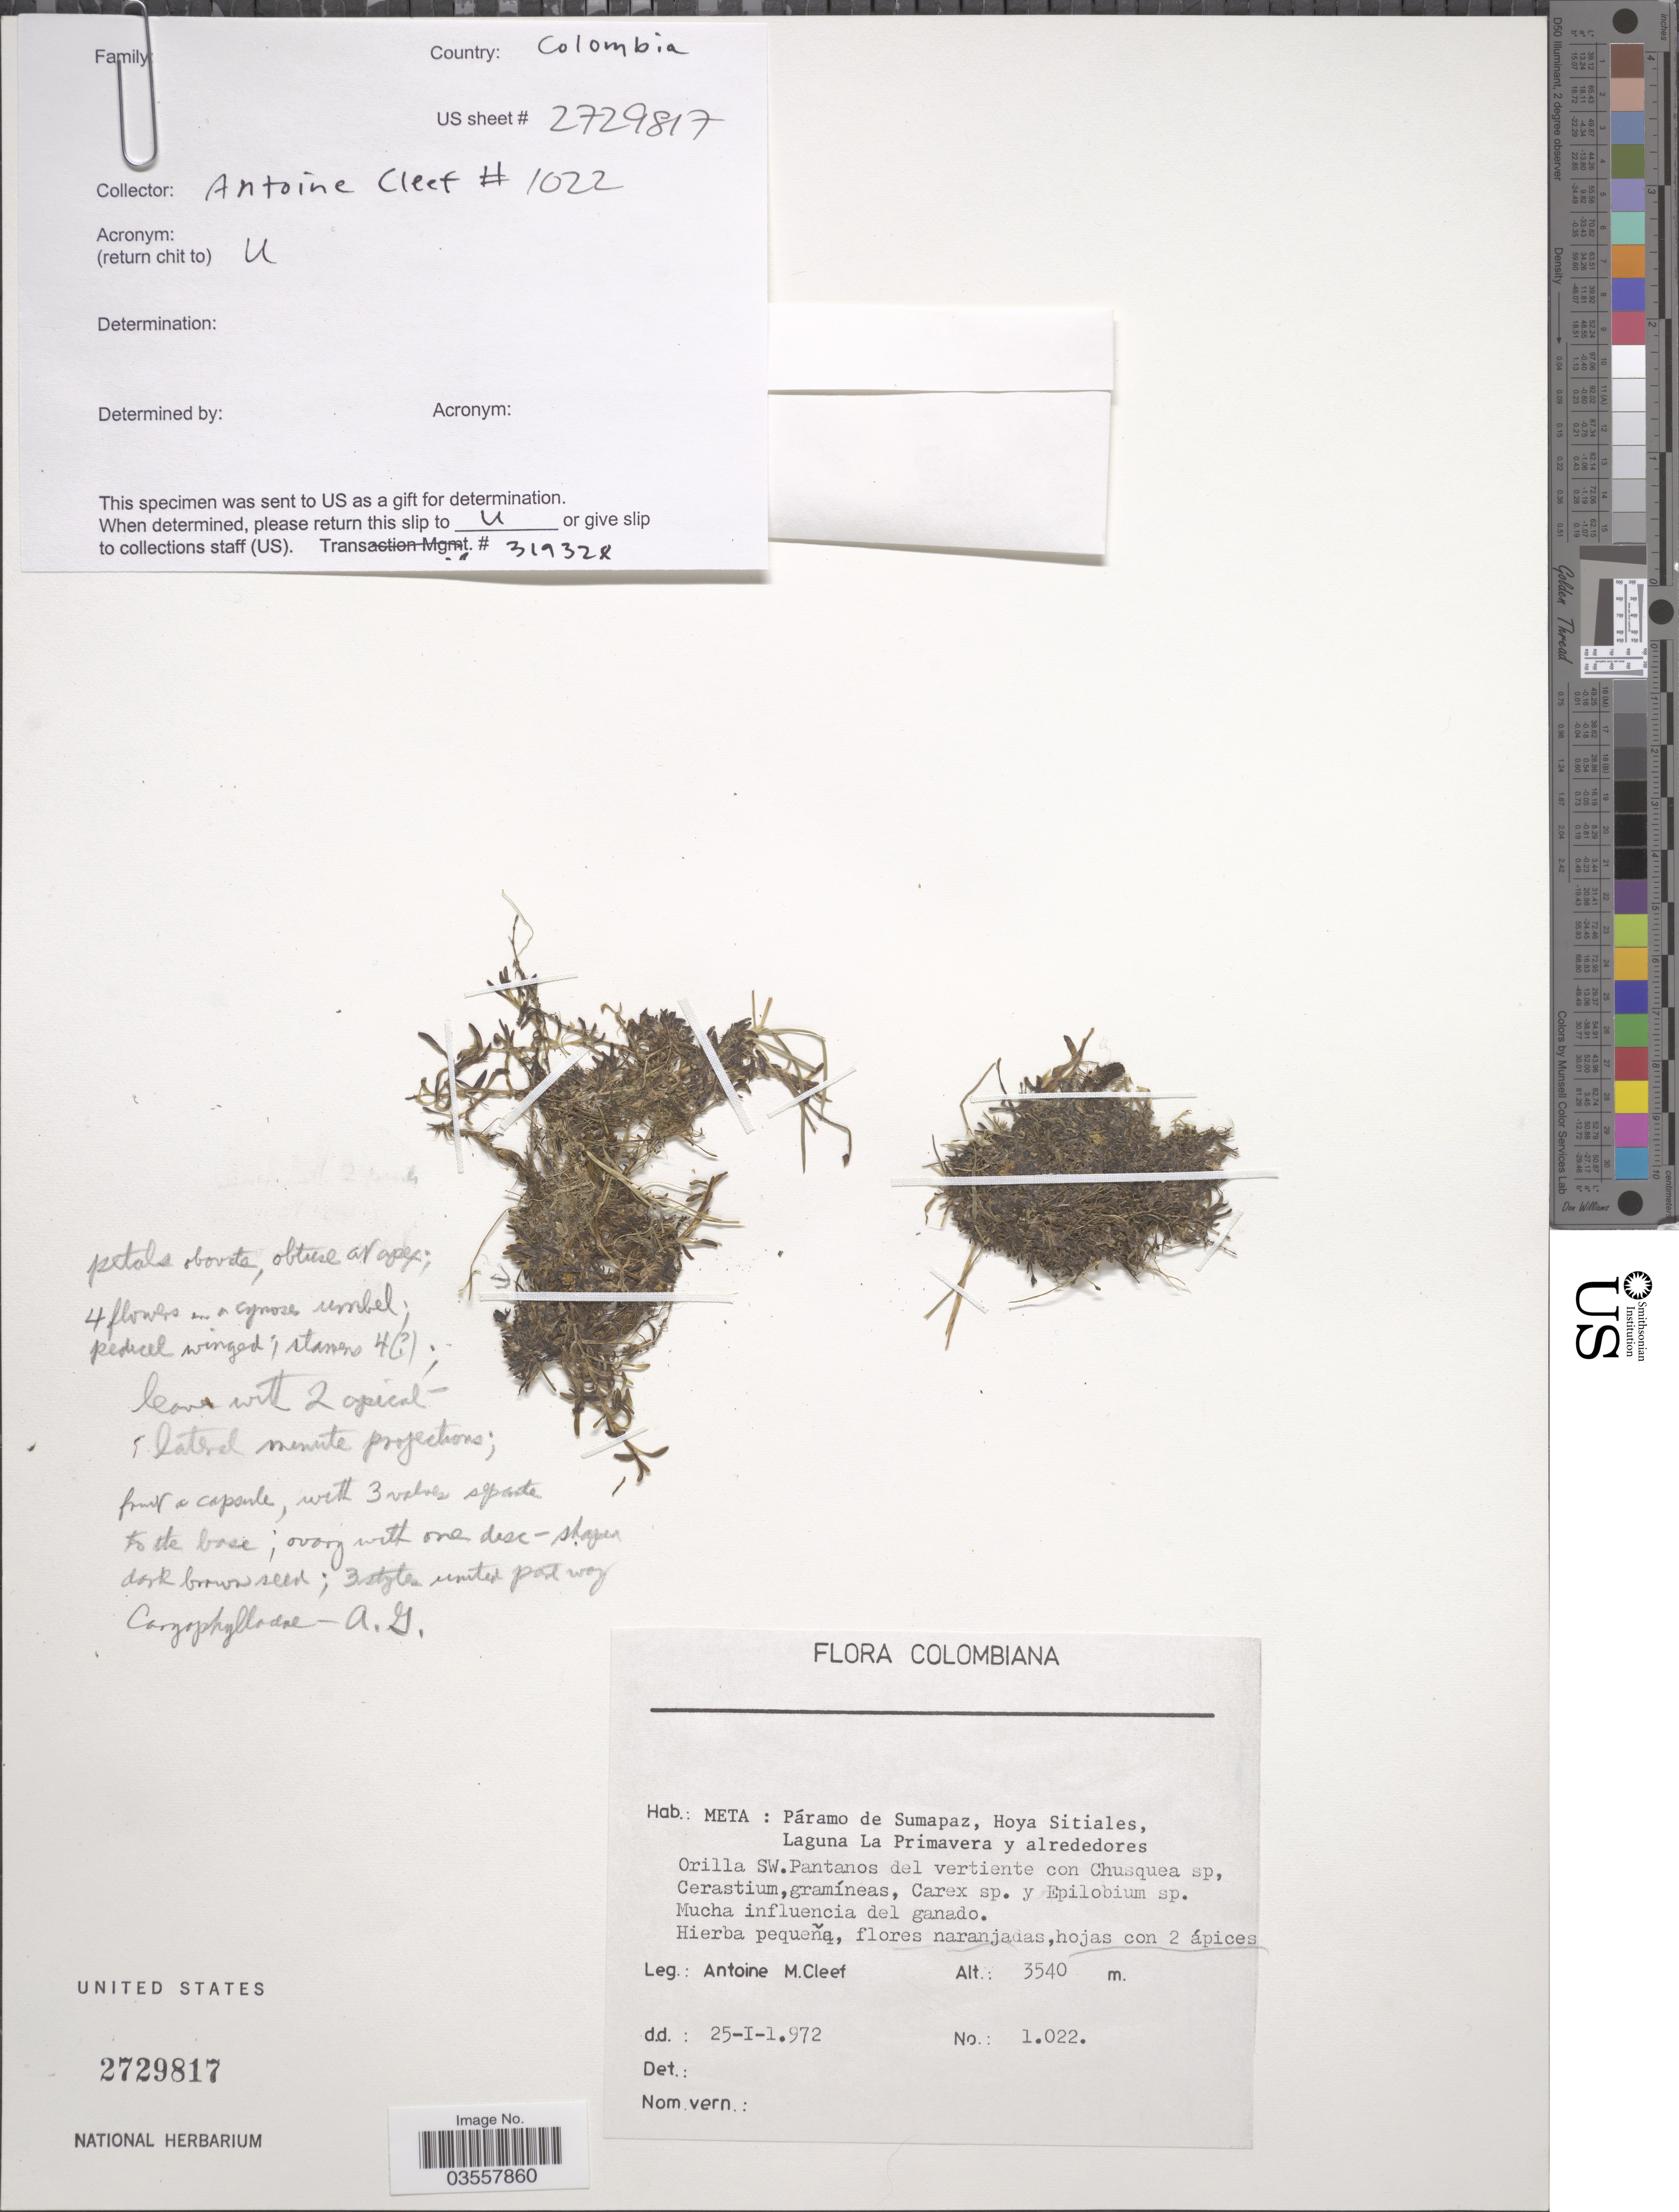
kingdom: Plantae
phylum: Tracheophyta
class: Magnoliopsida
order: Caryophyllales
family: Caryophyllaceae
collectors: A. M. Cleef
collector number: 1022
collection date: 1972-01-25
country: Colombia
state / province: Meta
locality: Páramo de Sumapaz, Hoya Sitiales, Laguna La Primavera y alrededores. Orilla SW.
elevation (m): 3540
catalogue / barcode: US 2729817